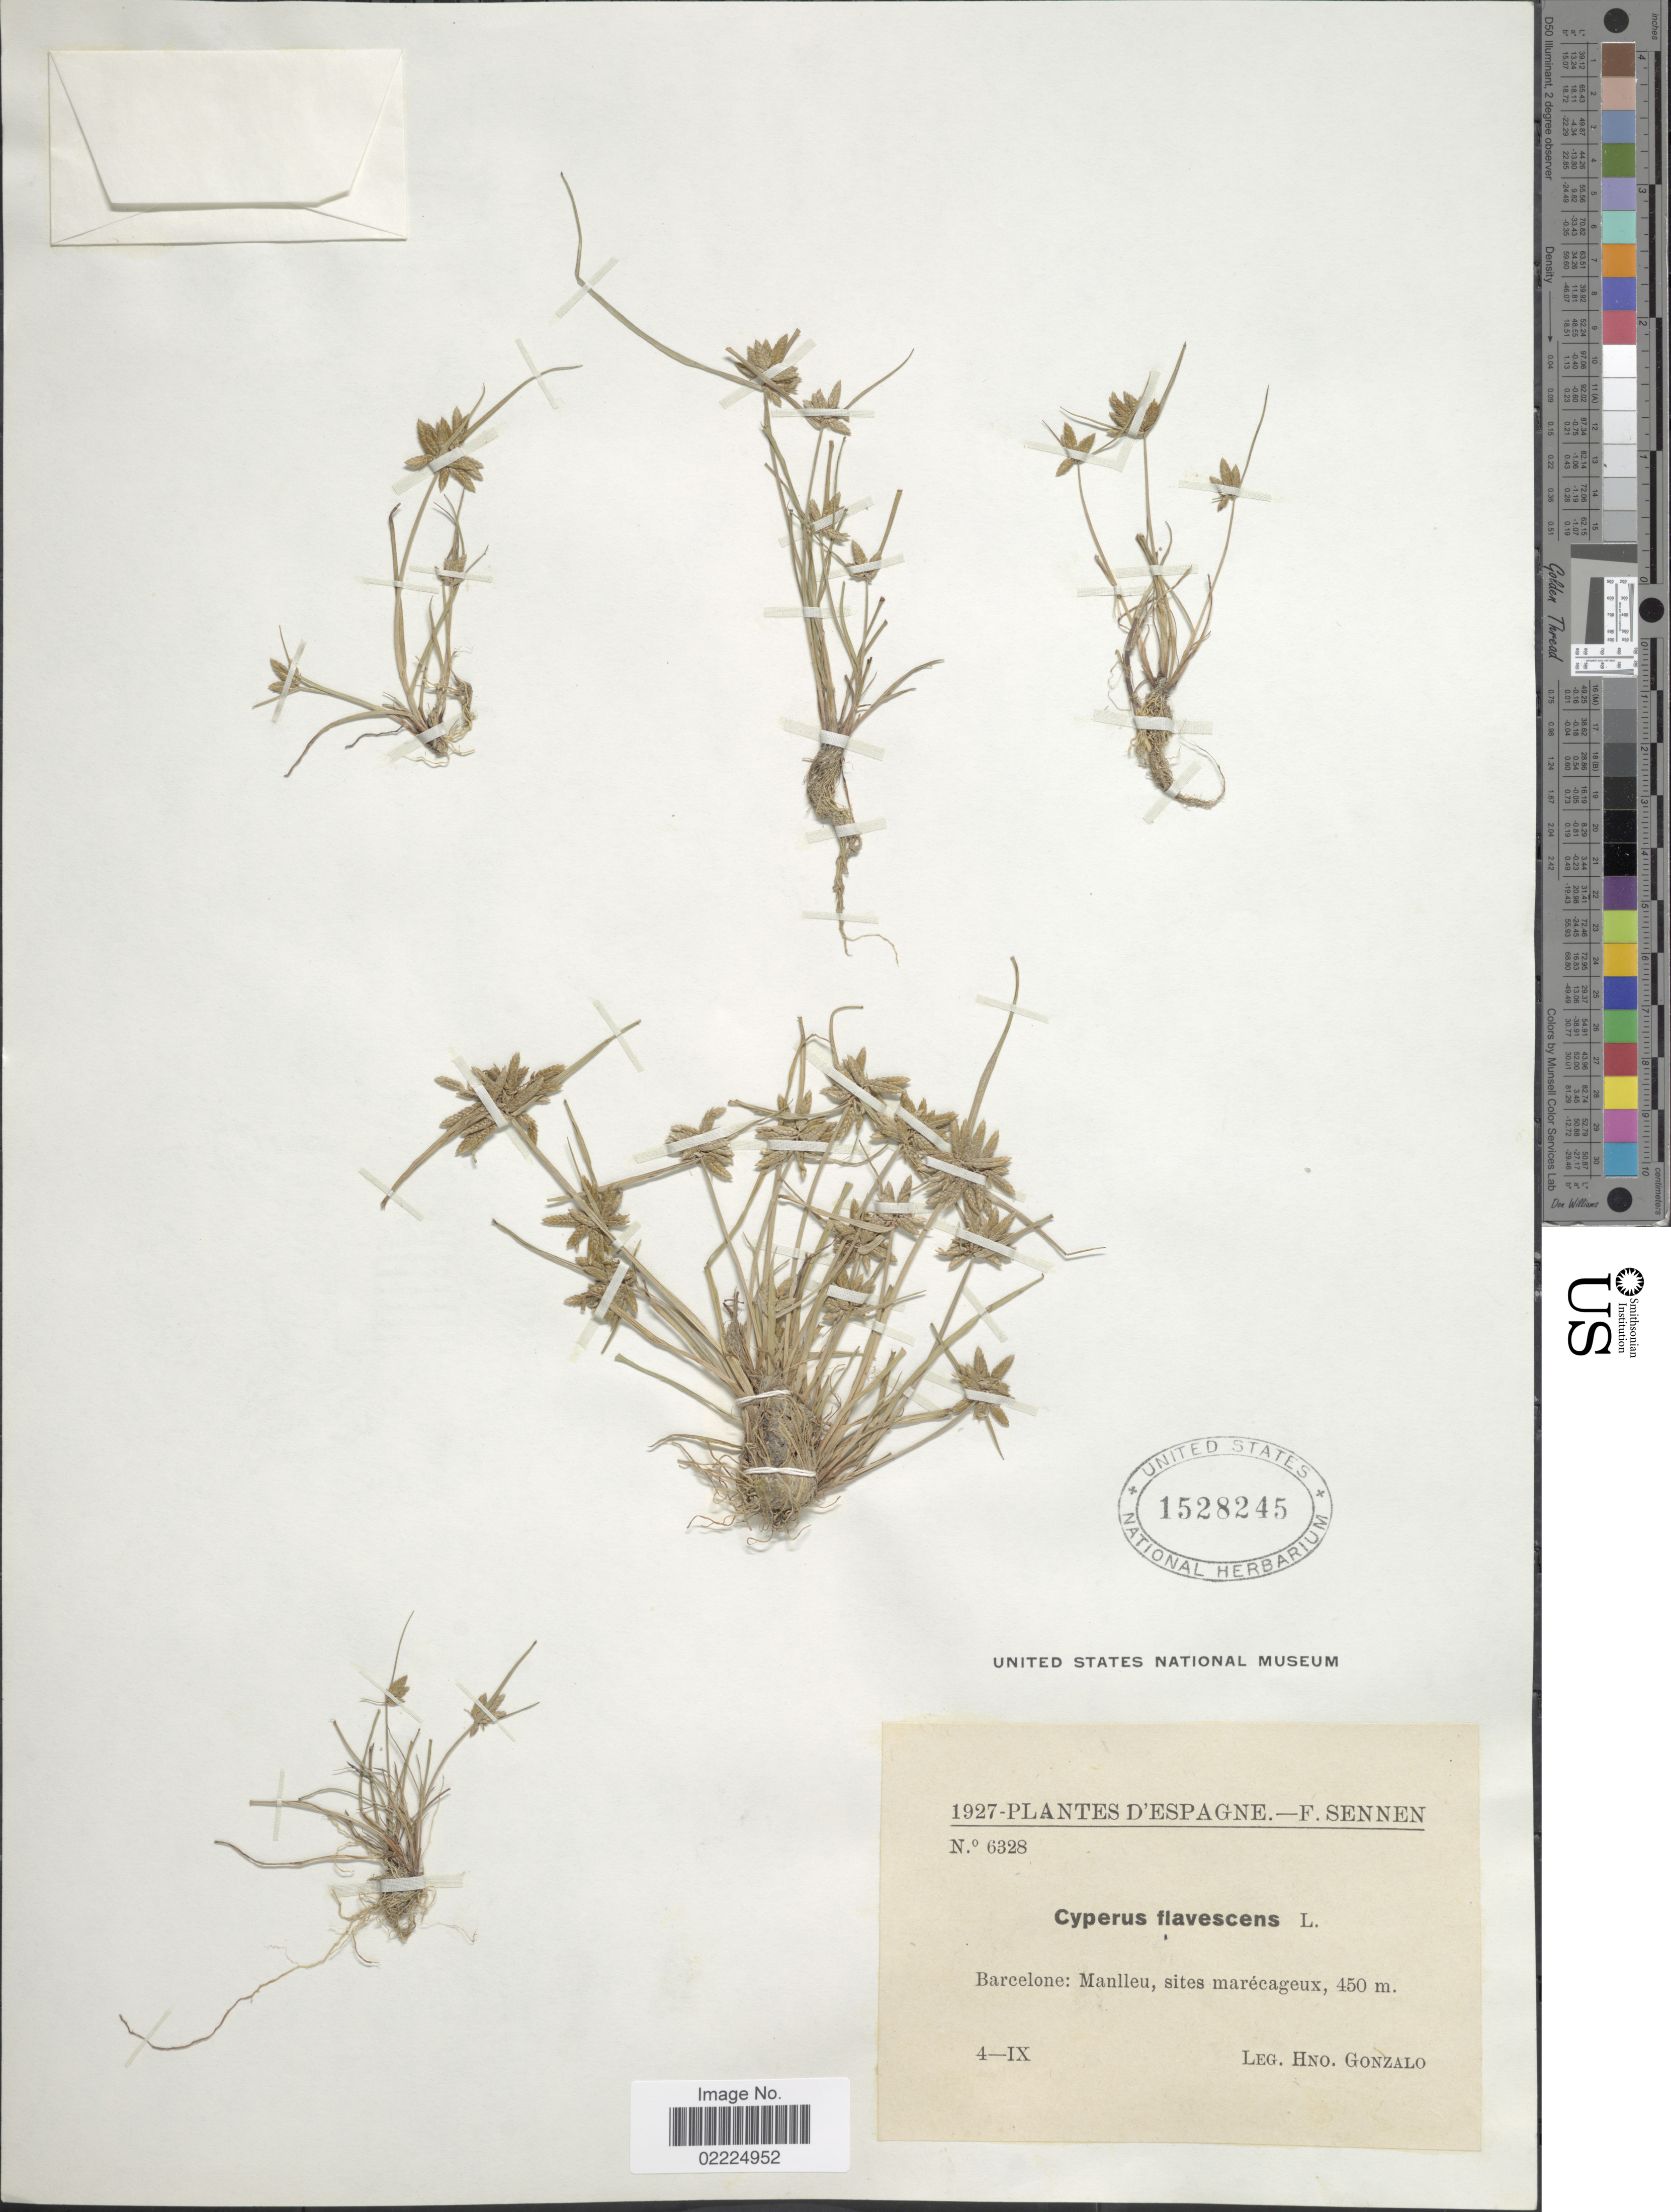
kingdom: Plantae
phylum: Tracheophyta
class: Liliopsida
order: Poales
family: Cyperaceae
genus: Cyperus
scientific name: Cyperus flavescens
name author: L.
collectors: H. Gonzalo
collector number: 6328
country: Spain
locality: Barcelone: Manlleu, sites marécageux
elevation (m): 450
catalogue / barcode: US 1528245